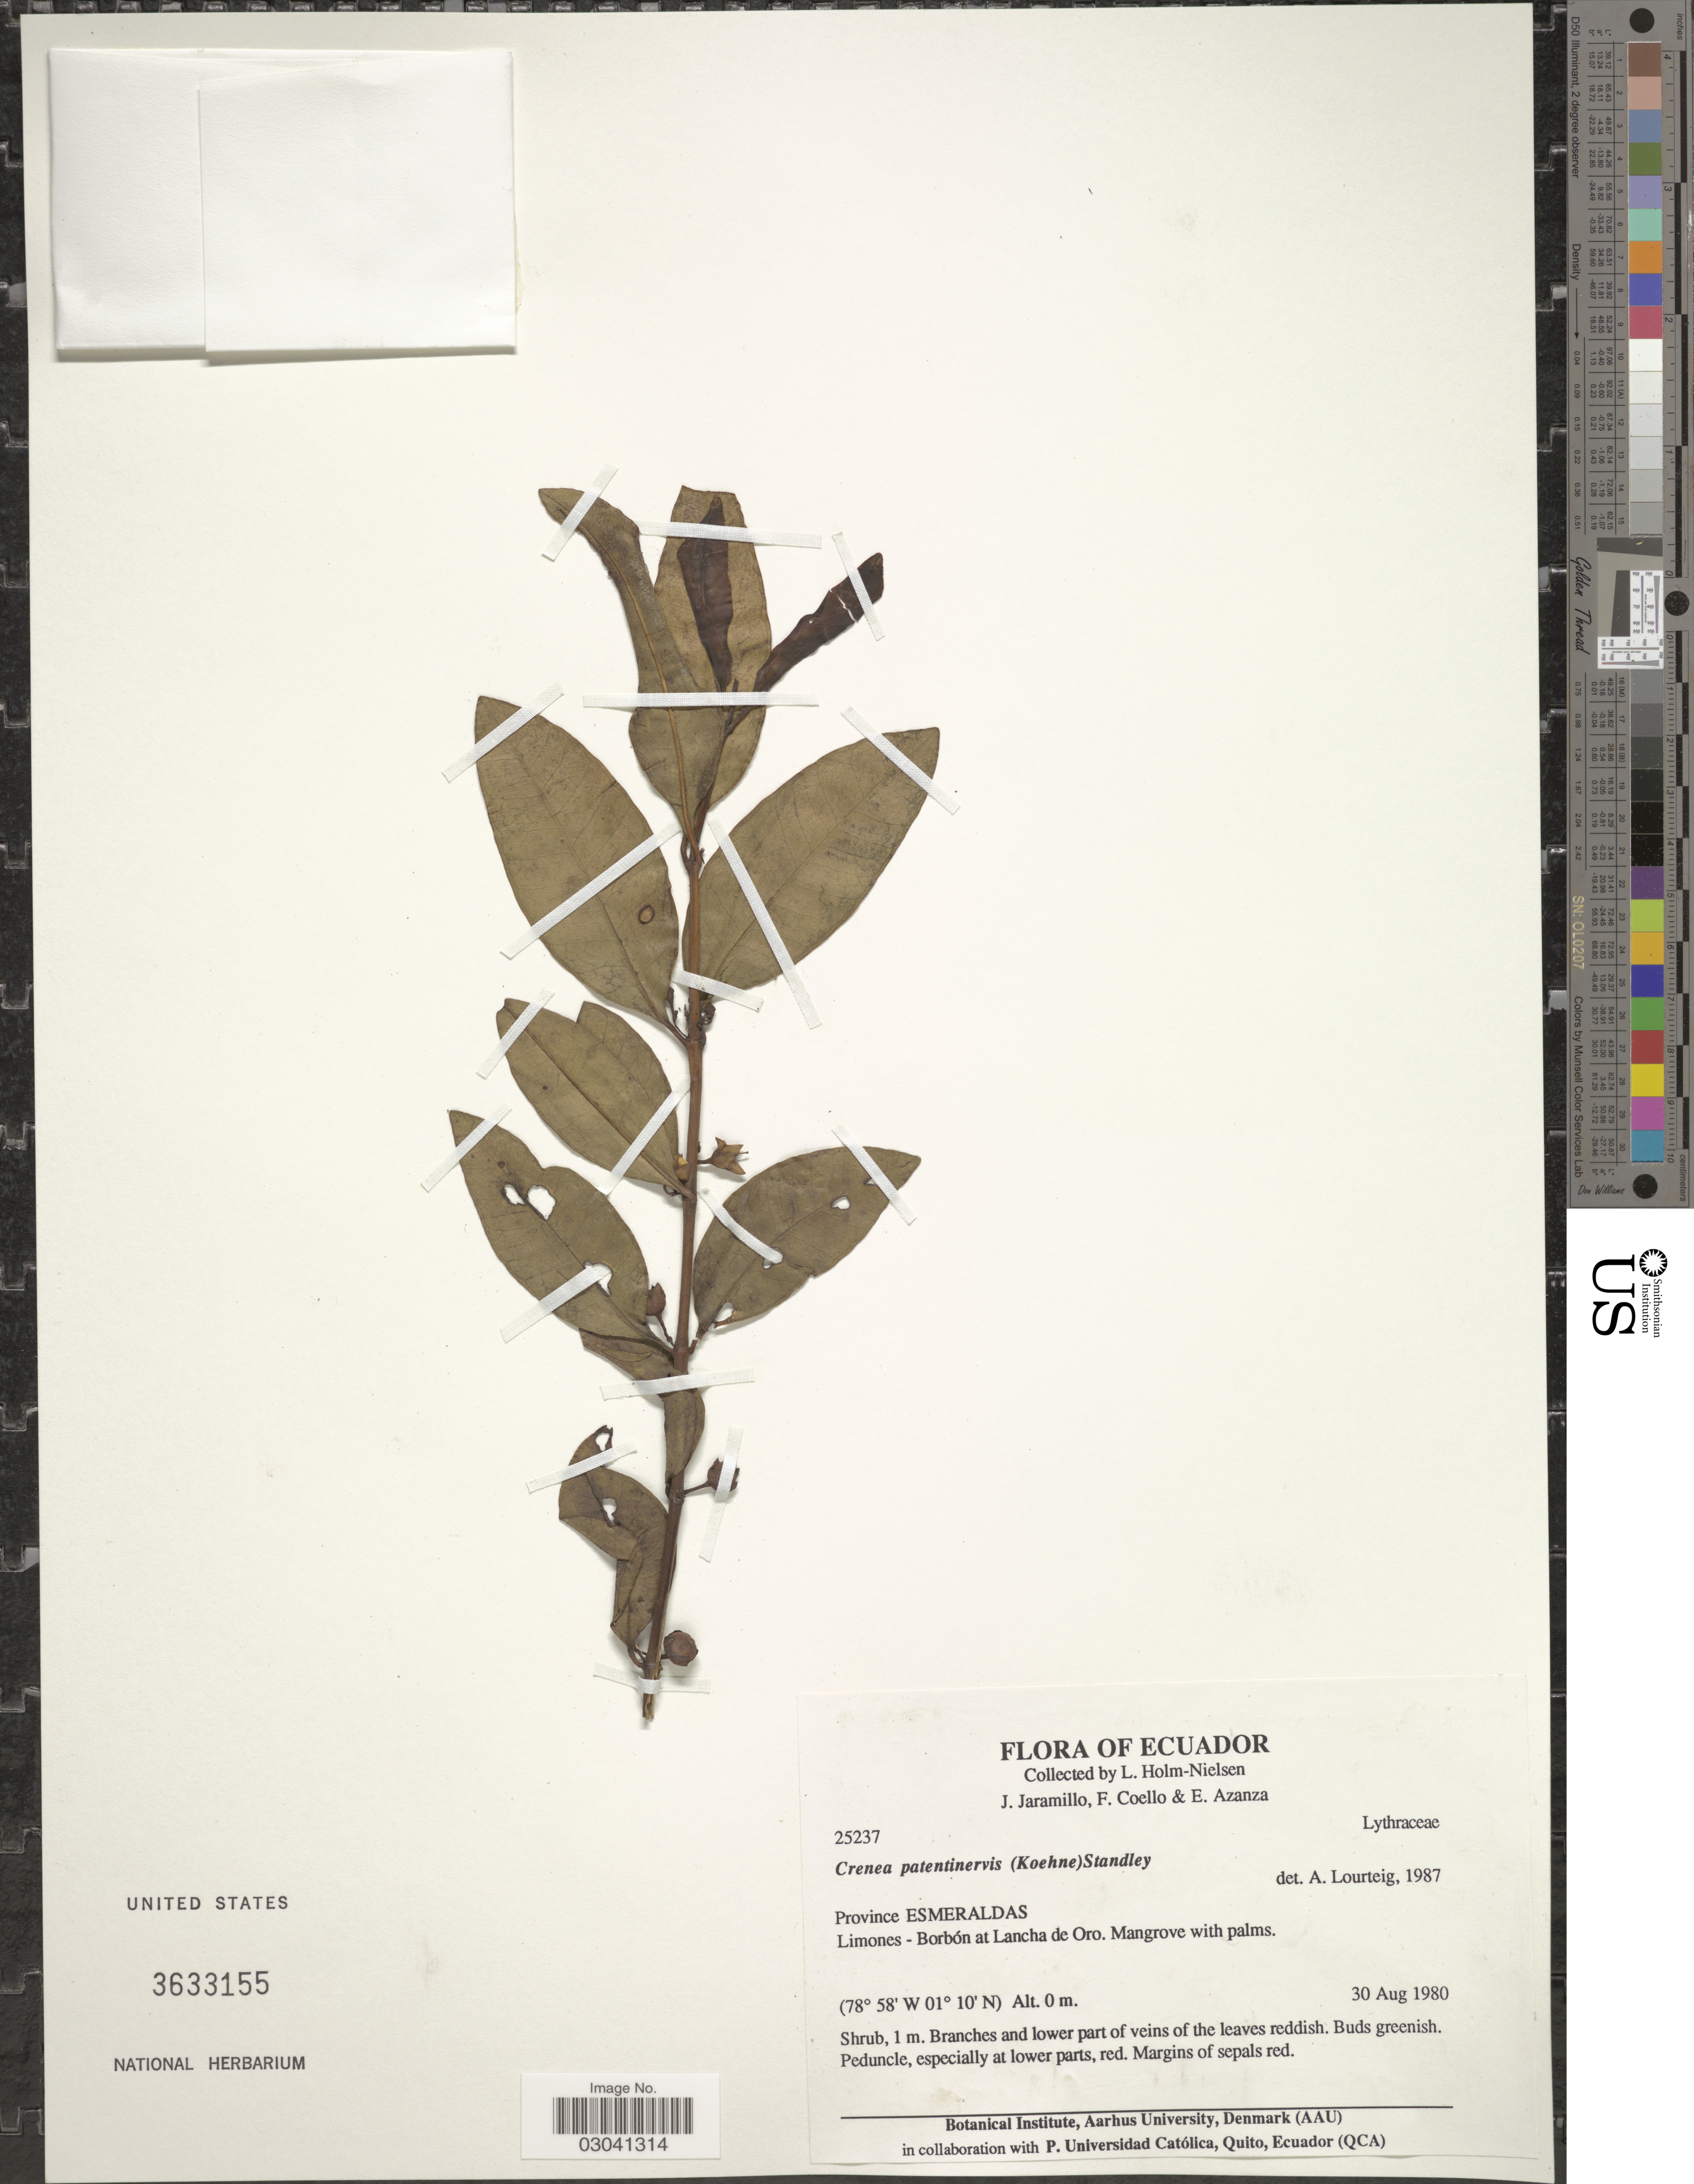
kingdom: Plantae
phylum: Tracheophyta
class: Magnoliopsida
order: Myrtales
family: Lythraceae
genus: Ammannia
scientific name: Ammannia patentinervius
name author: (Koehne) S.A. Graham et al.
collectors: L. Holm-Nielsen, J. Jaramillo, F. Coello & E. Azanza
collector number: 25237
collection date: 1980-08-30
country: Ecuador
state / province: Esmeraldas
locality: Limones - Borbón at Lancha de Oro.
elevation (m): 0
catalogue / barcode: US 3633155